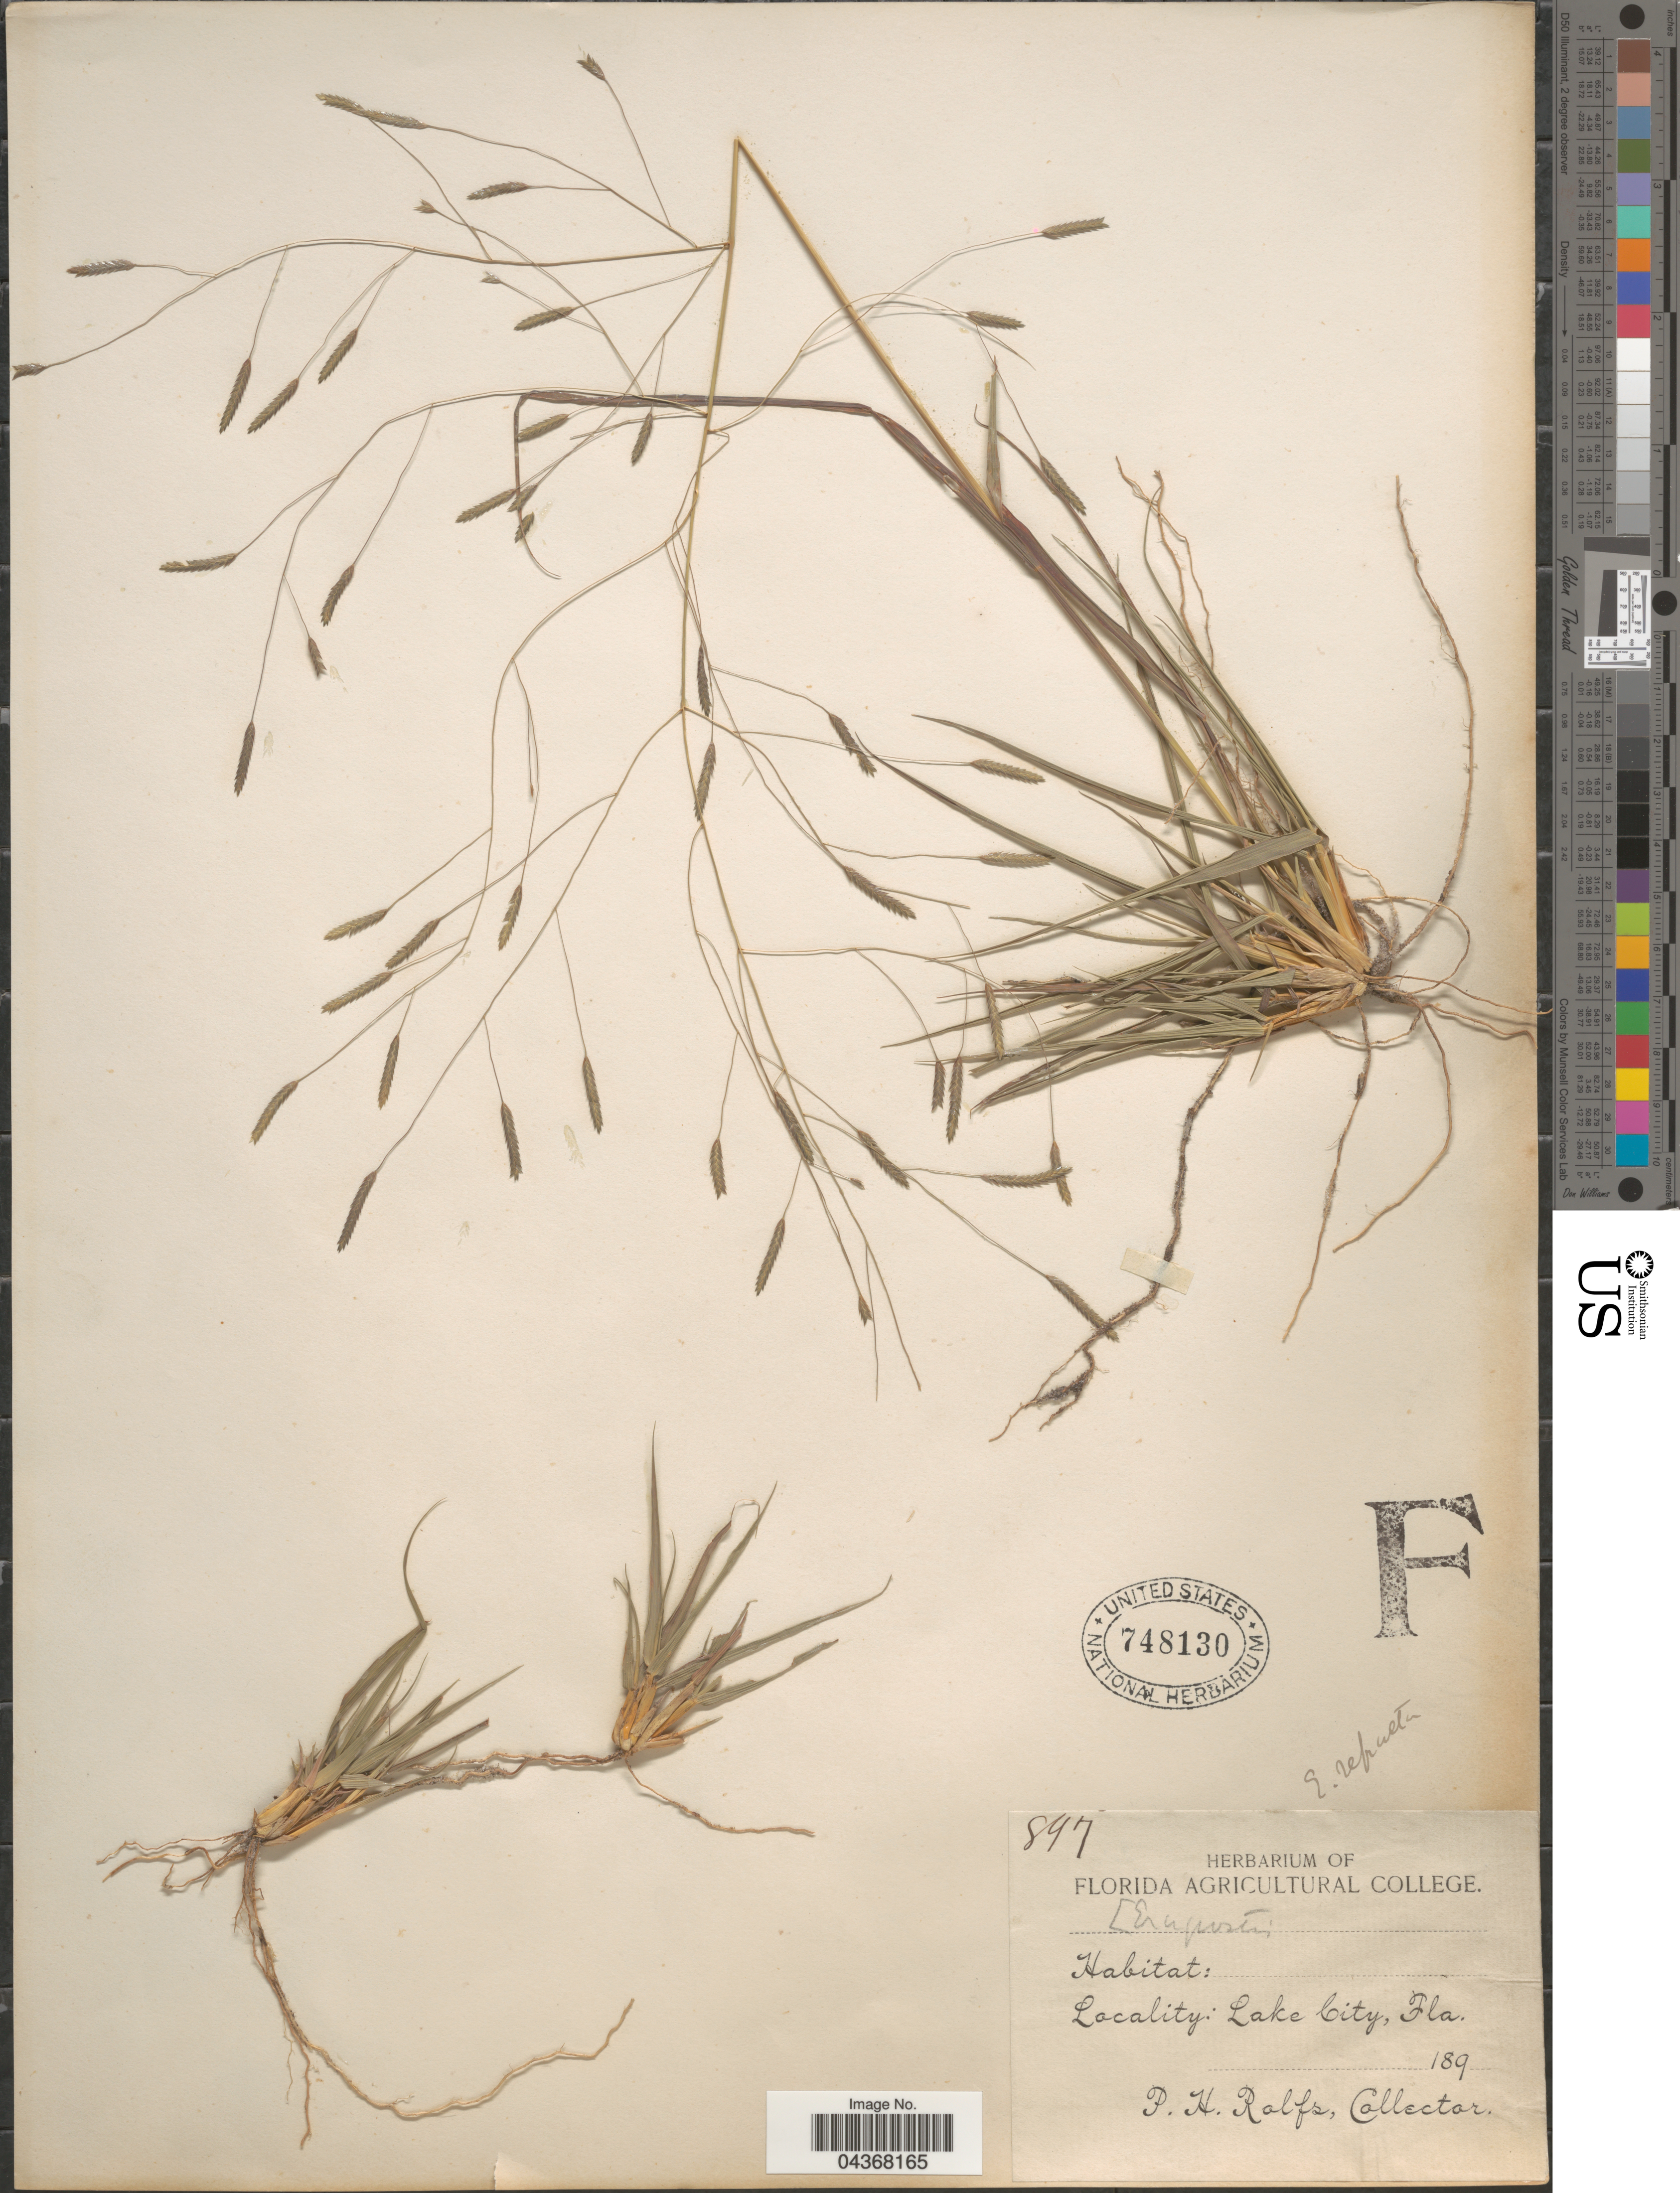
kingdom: Plantae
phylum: Tracheophyta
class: Liliopsida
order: Poales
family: Poaceae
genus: Eragrostis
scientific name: Eragrostis elliottii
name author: S. Watson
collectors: P. H. Rolfs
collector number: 897*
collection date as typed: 189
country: United States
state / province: Florida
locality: Lake City.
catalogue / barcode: US 748130